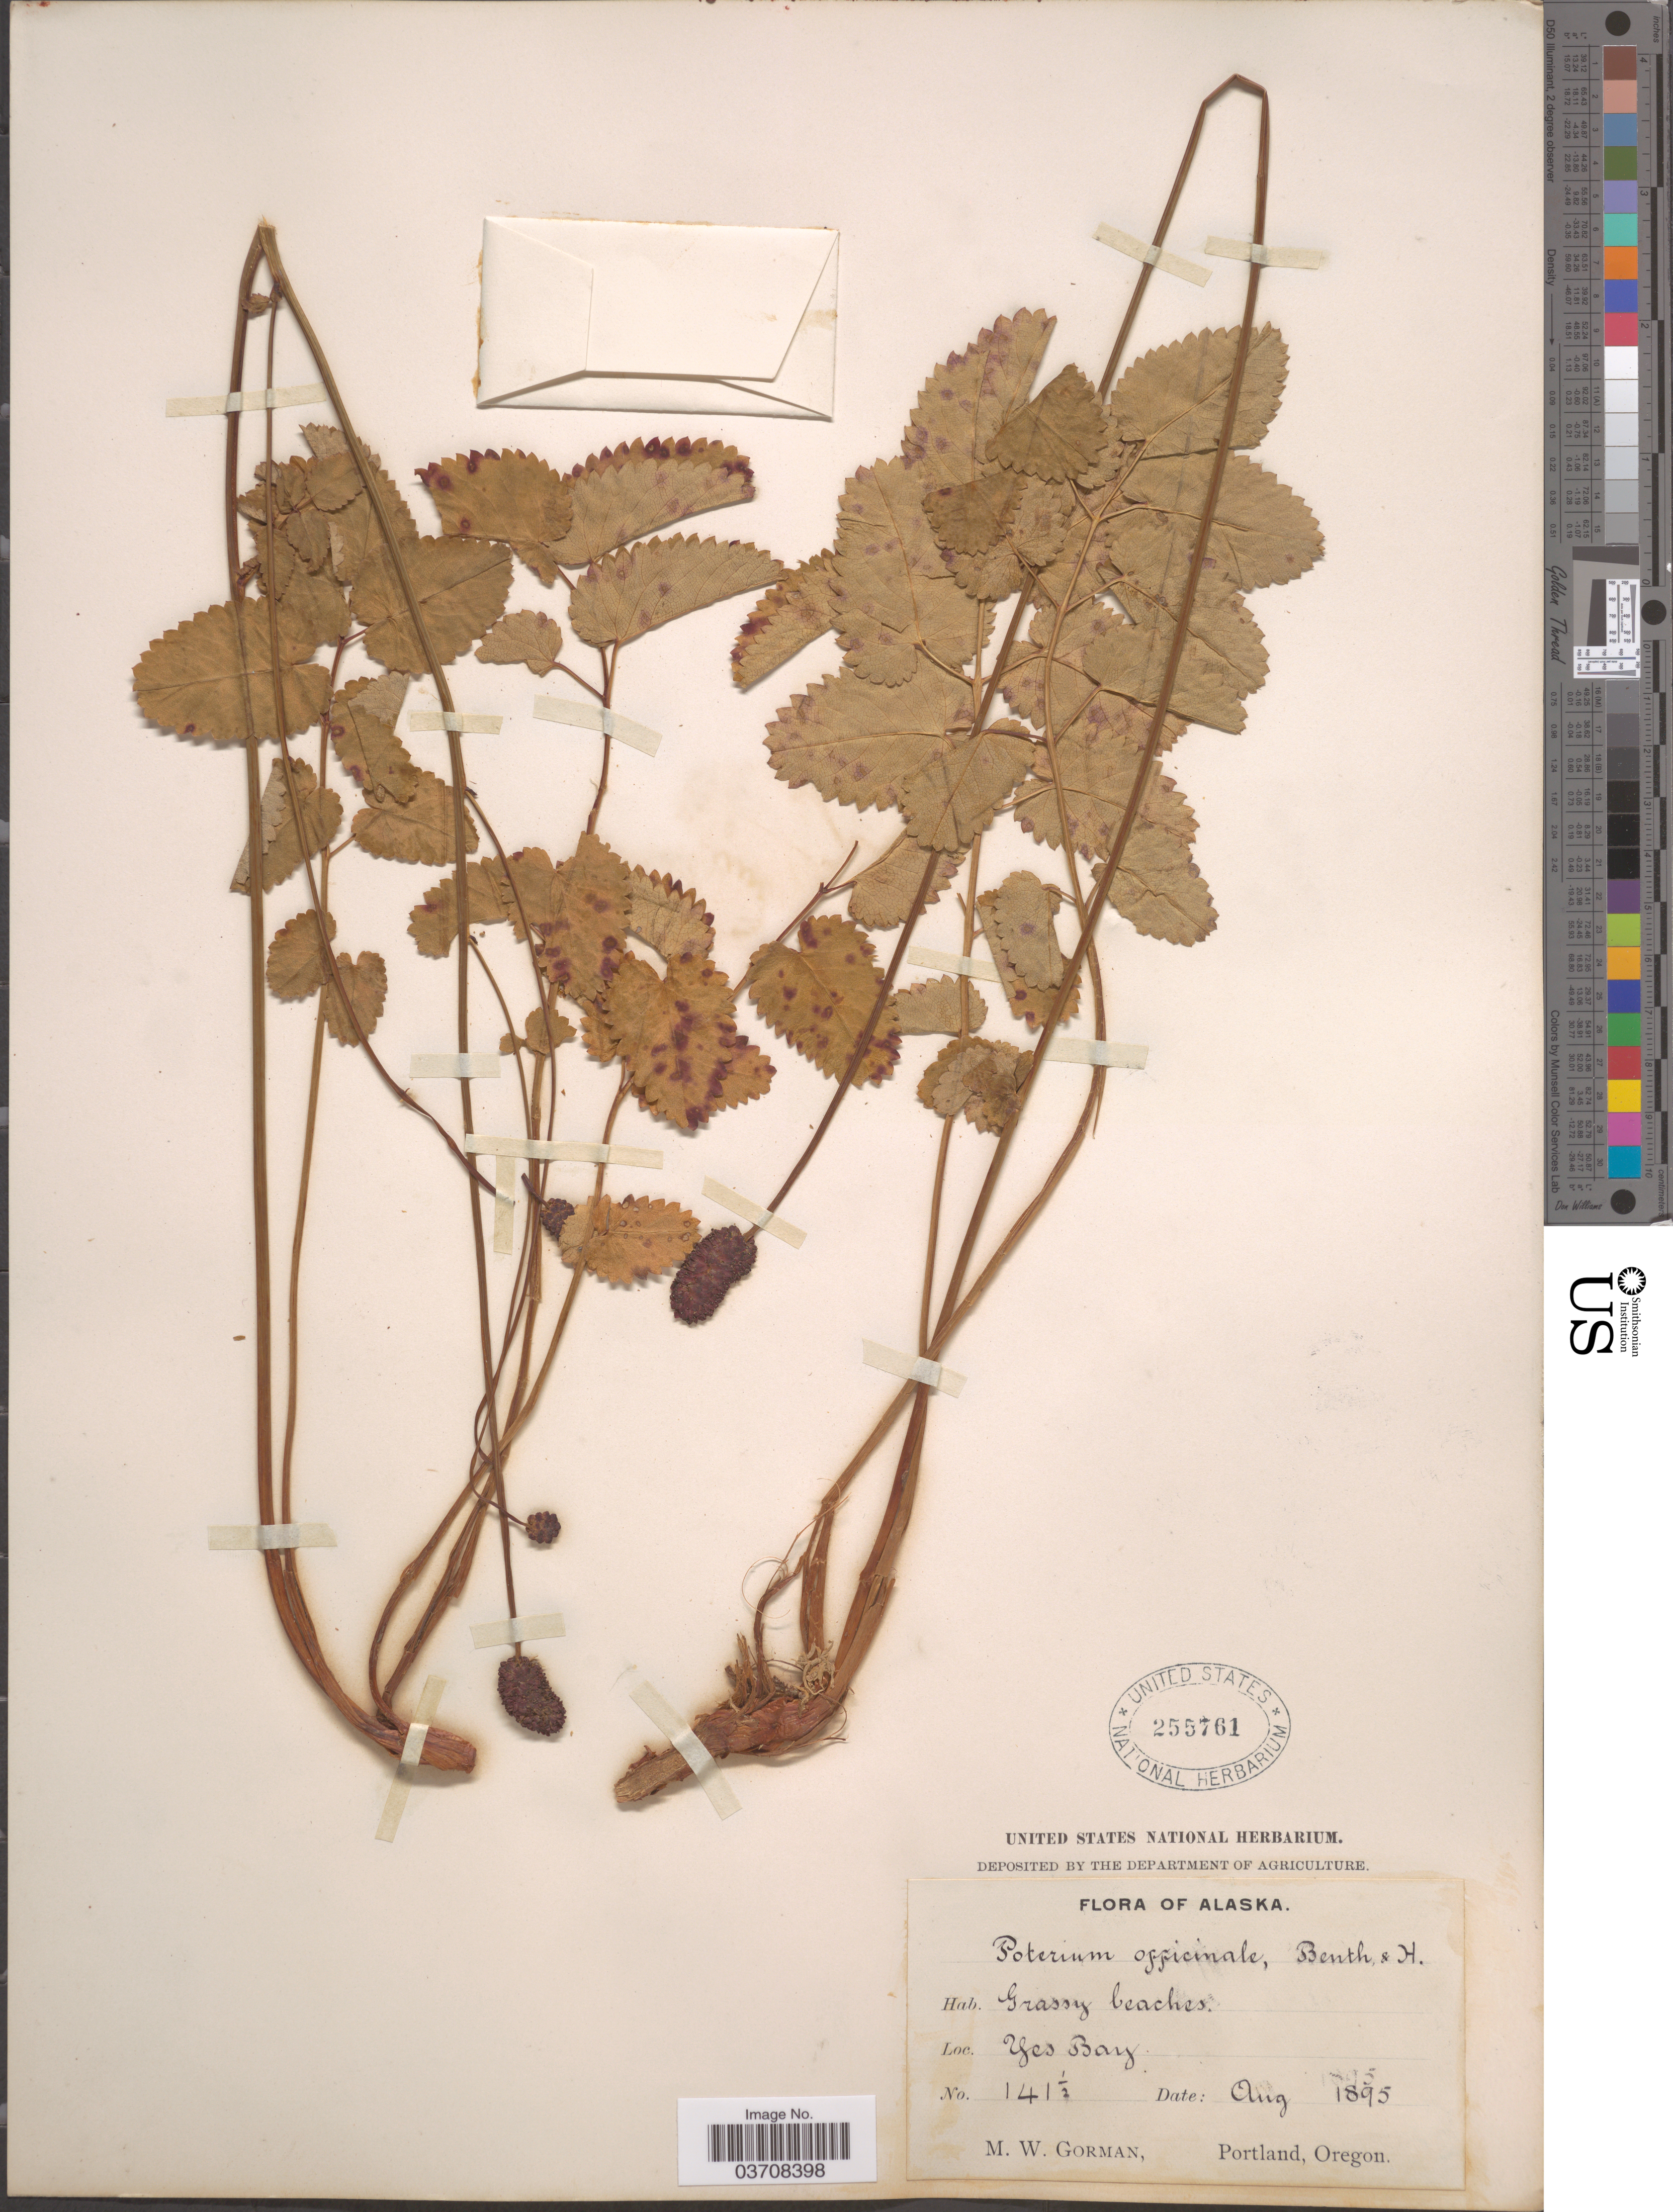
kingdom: Plantae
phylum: Tracheophyta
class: Magnoliopsida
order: Rosales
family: Rosaceae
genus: Sanguisorba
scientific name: Sanguisorba officinalis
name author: L.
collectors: M. W. Gorman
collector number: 141½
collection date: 1895-08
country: United States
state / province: Alaska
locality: Yes Bay.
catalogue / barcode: US 255761